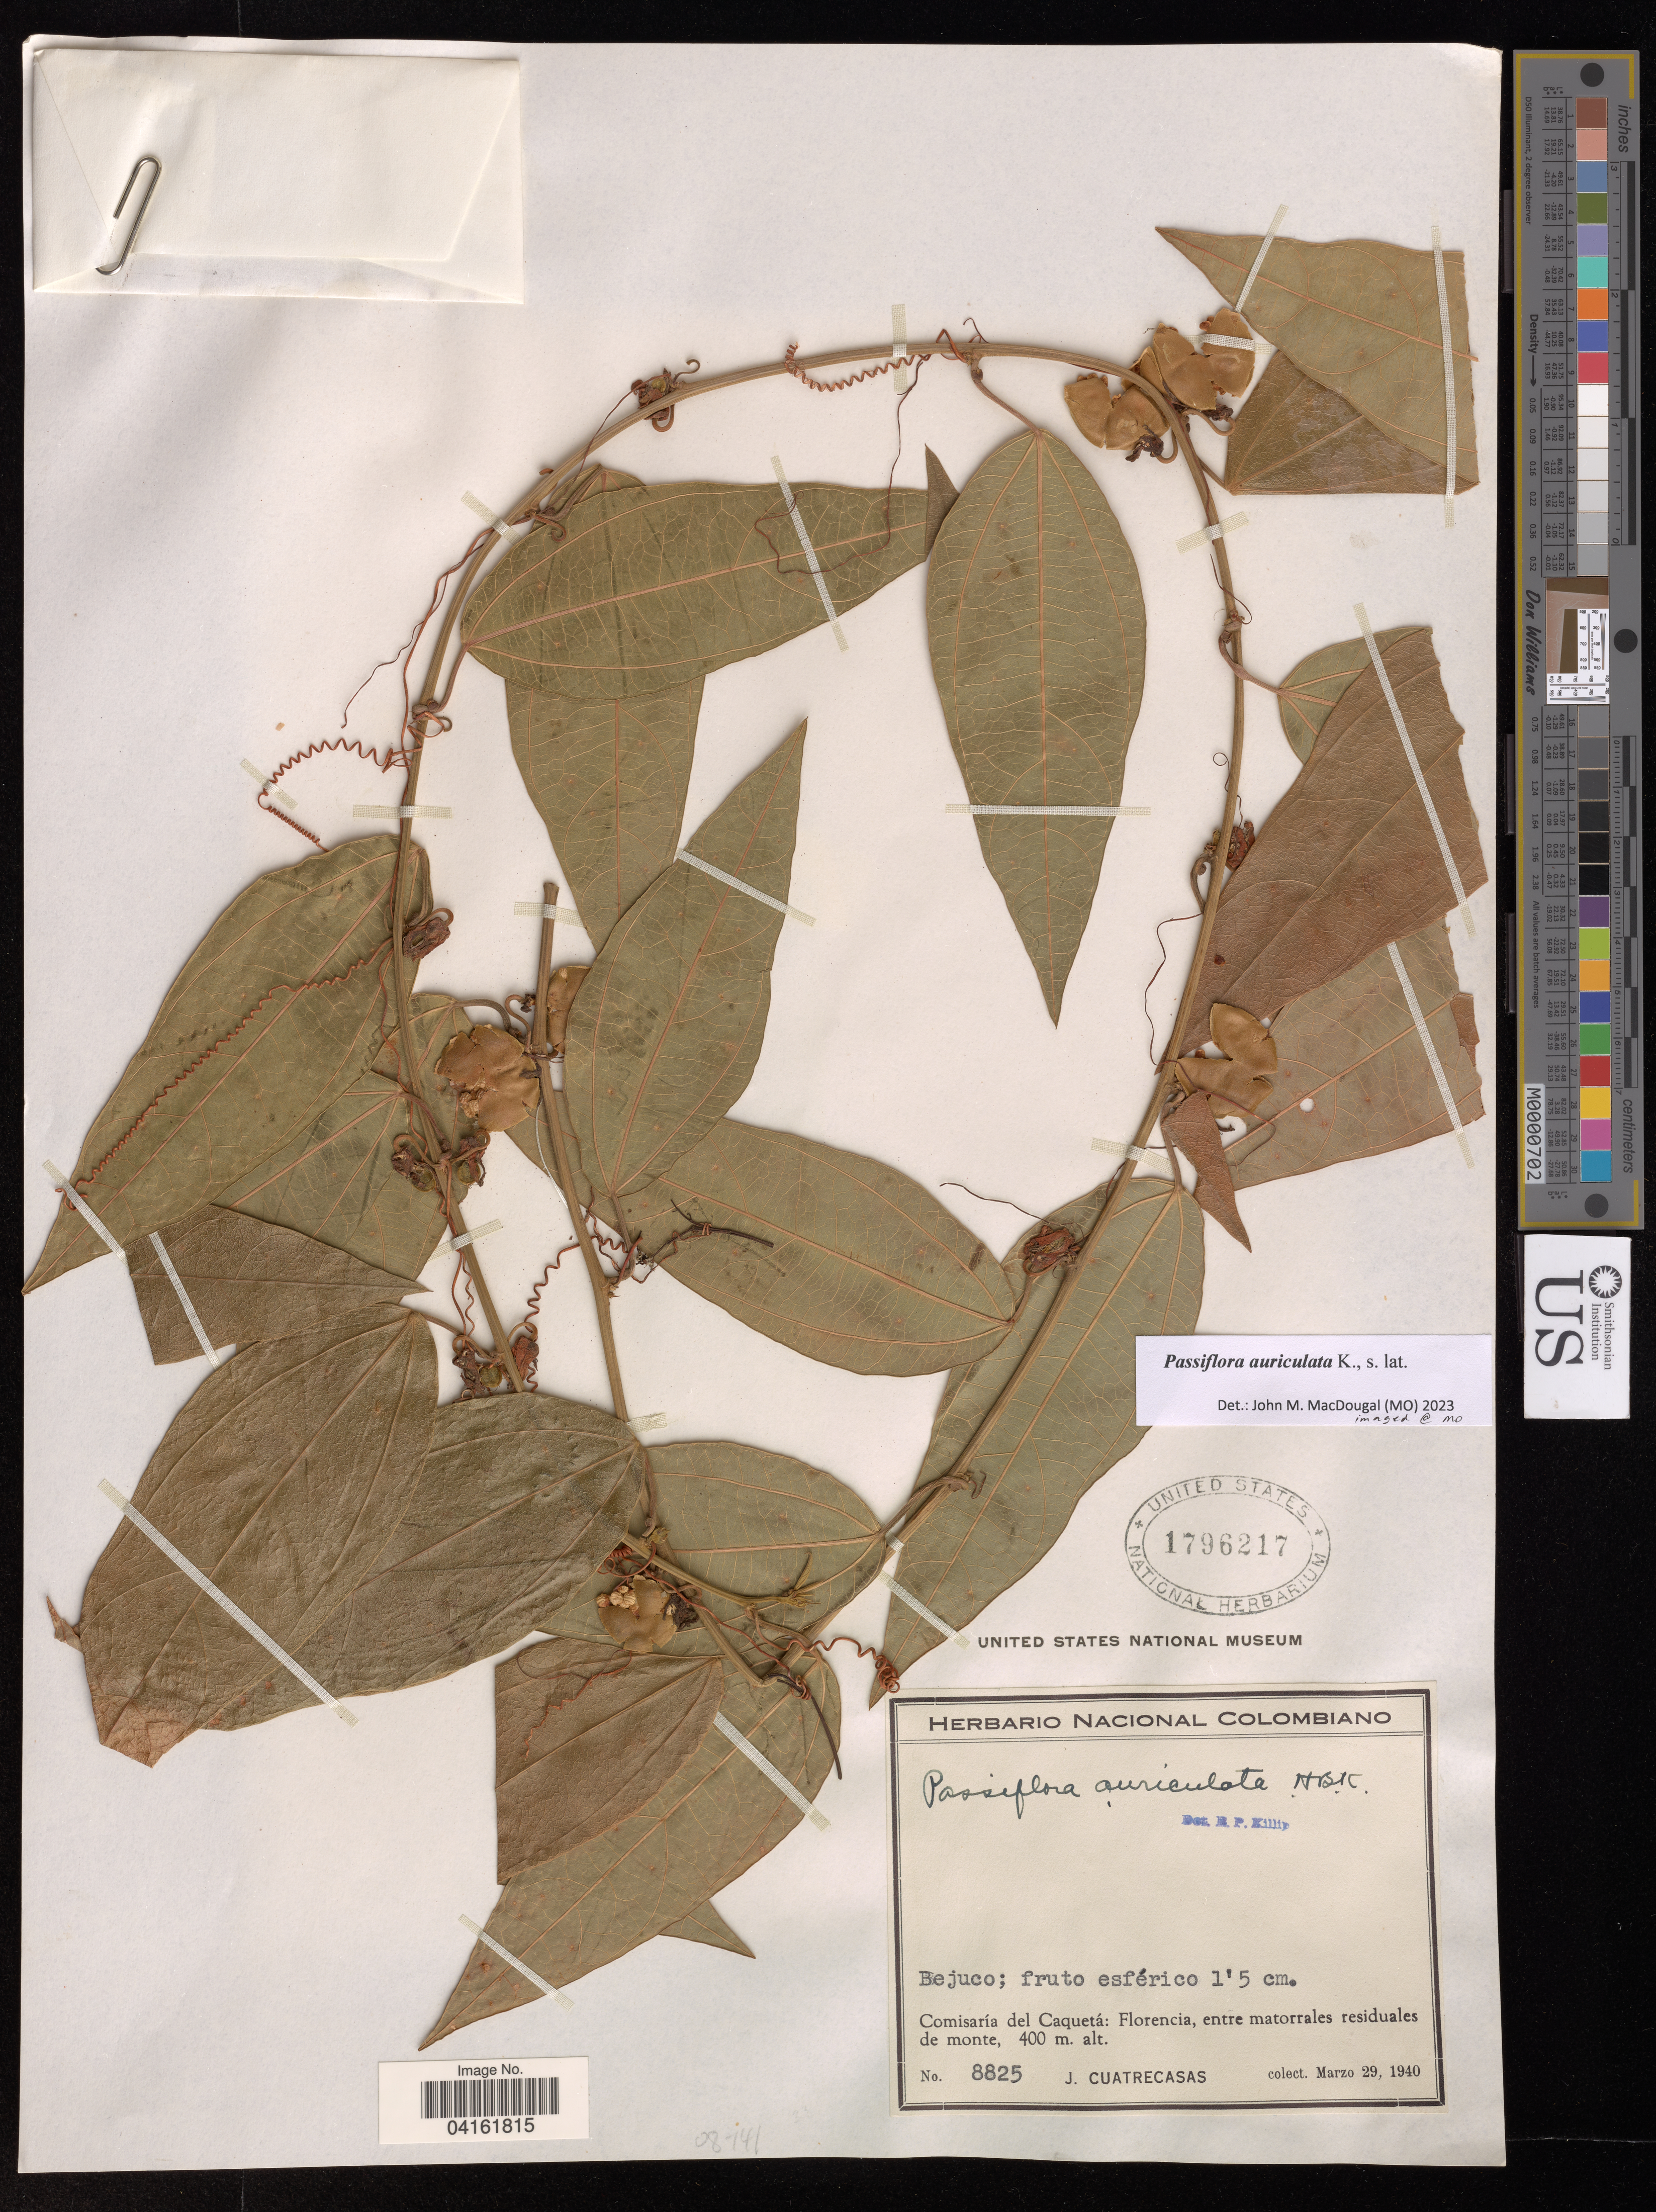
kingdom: Plantae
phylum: Tracheophyta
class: Magnoliopsida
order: Malpighiales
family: Passifloraceae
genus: Passiflora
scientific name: Passiflora auriculata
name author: Kunth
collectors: J. Cuatrecasas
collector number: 8825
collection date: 1940-03-29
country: Colombia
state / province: Caquetá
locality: Florencia, entre matorrales residuales de monte.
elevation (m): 400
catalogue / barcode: US 1796217